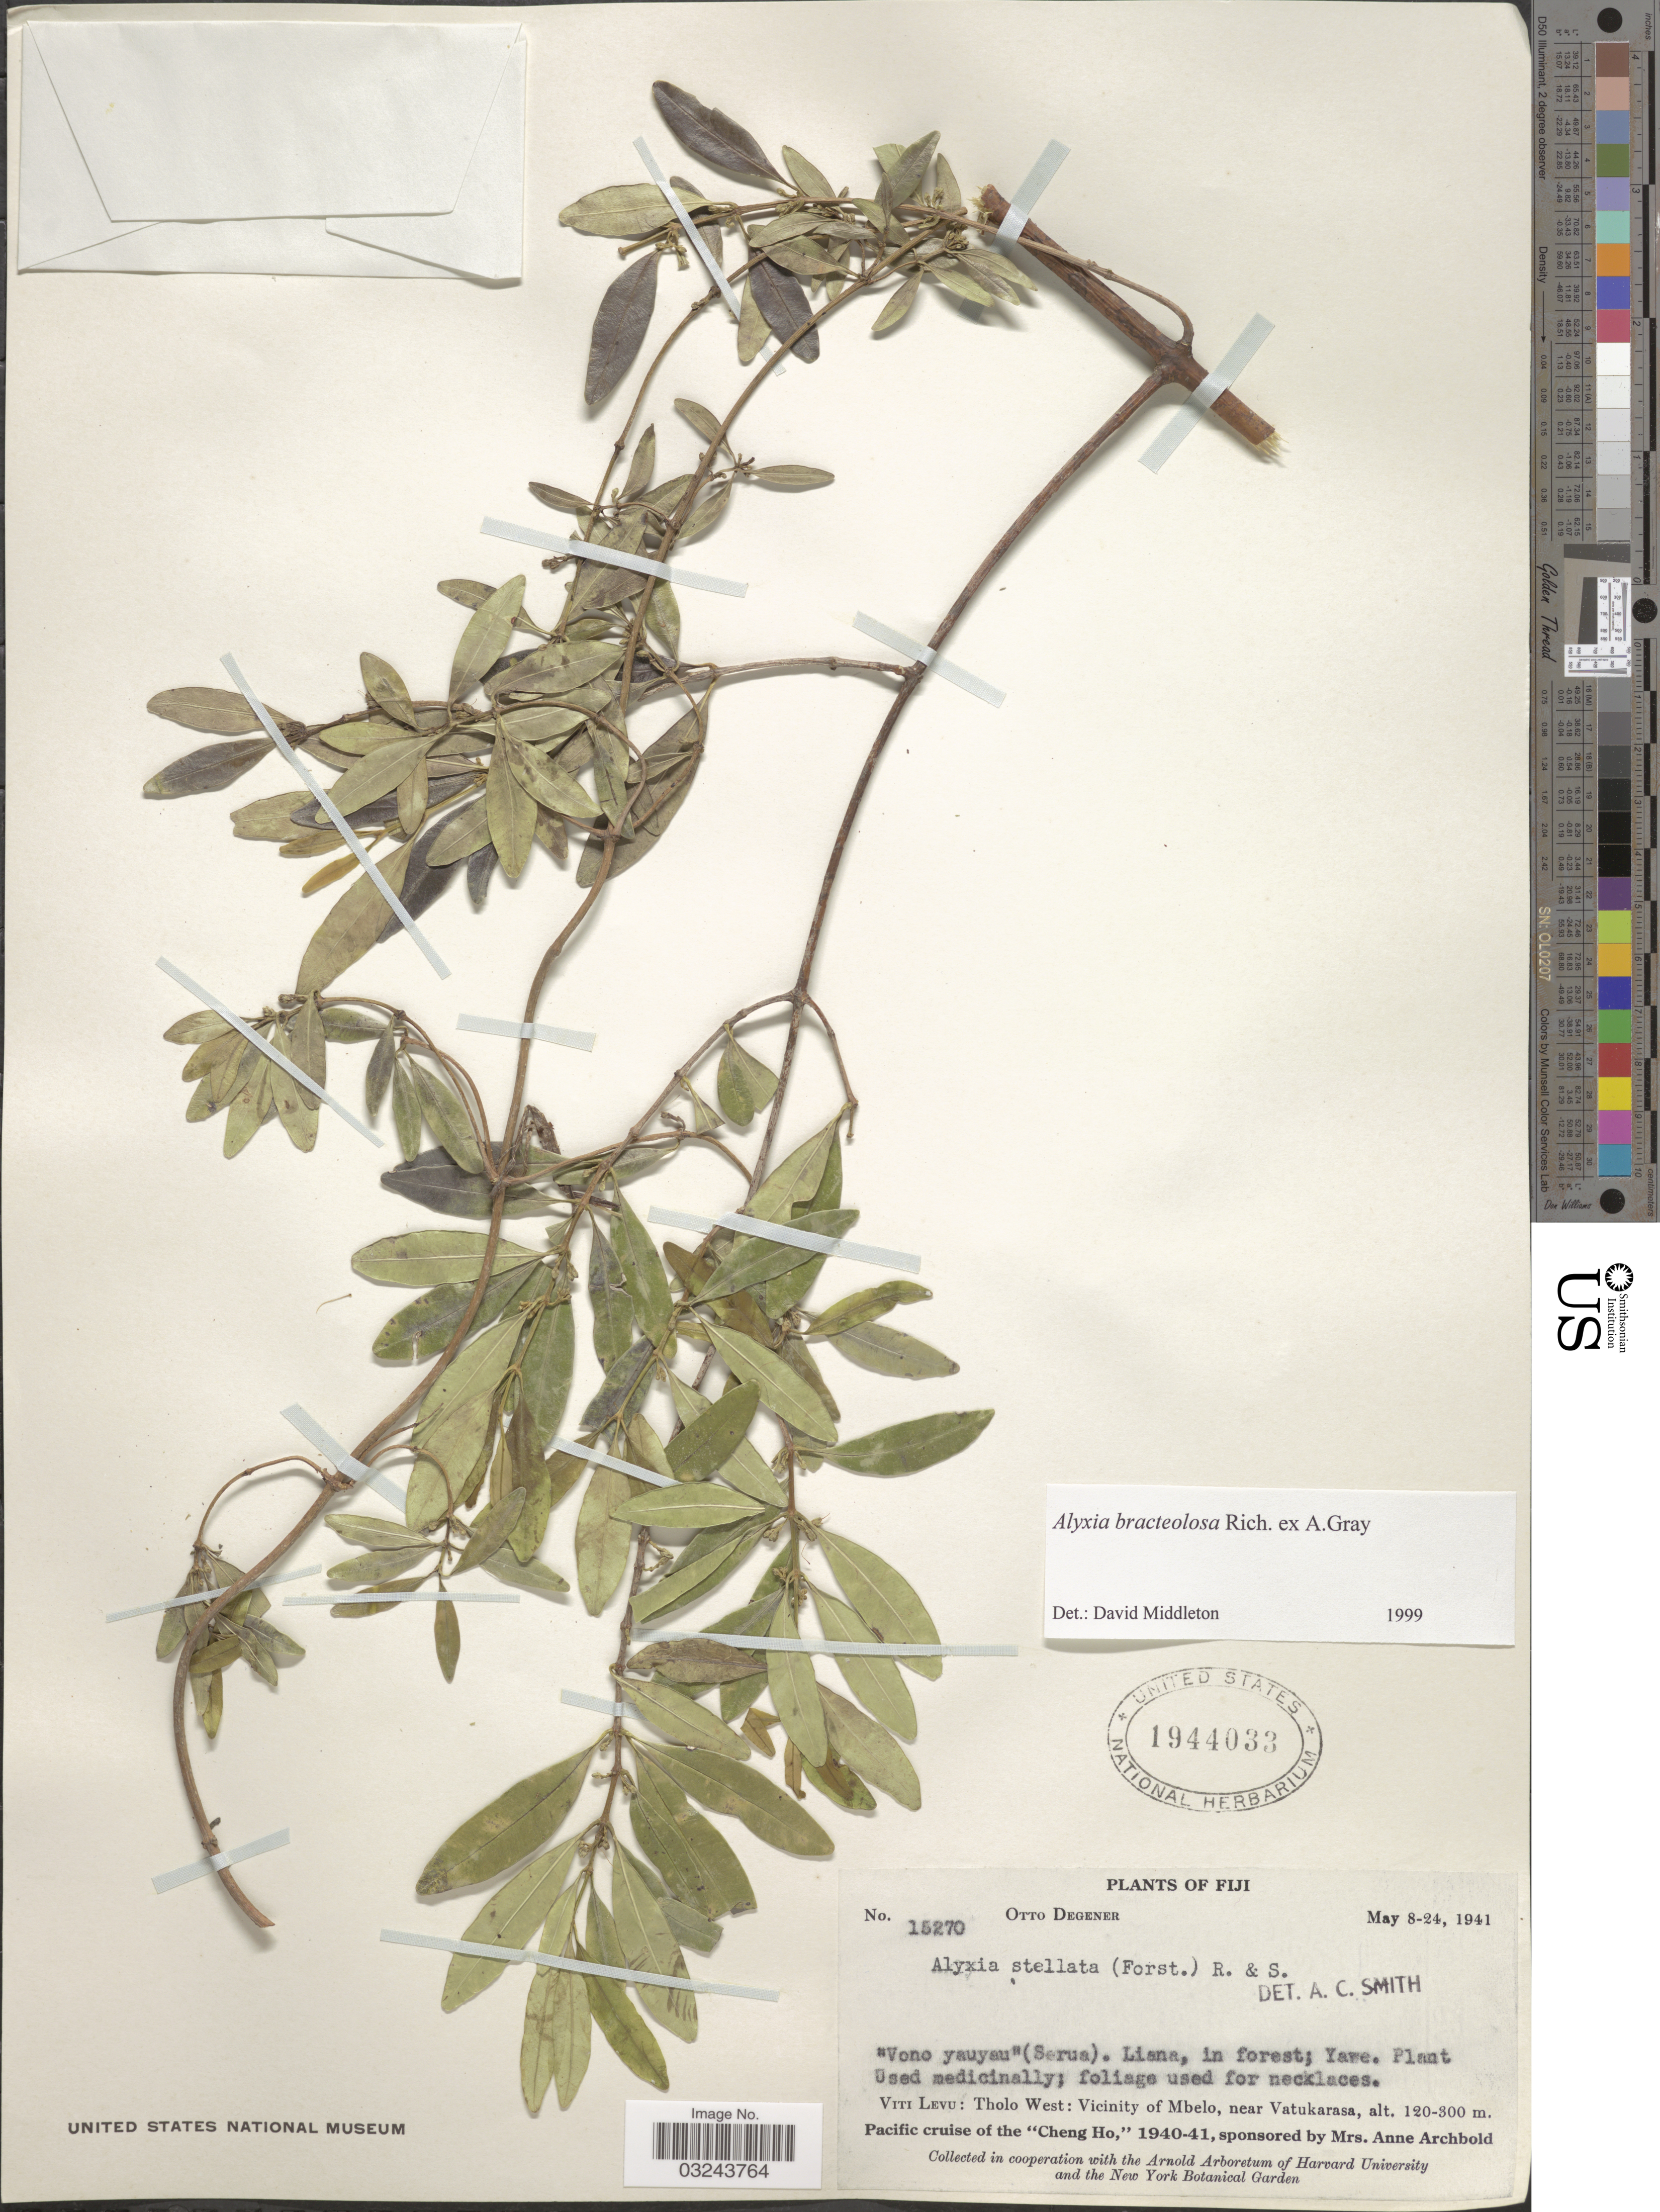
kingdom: Plantae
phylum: Tracheophyta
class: Magnoliopsida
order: Gentianales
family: Apocynaceae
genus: Alyxia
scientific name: Alyxia bracteolosa var. angustifolia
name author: A. Gray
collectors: O. Degener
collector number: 15270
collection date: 1941-05-08/1941-05-24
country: Fiji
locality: Viti Levu: Tholo West: Vicinity of Mbelo, near Vatukarasa.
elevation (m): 120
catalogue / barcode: US 1944033